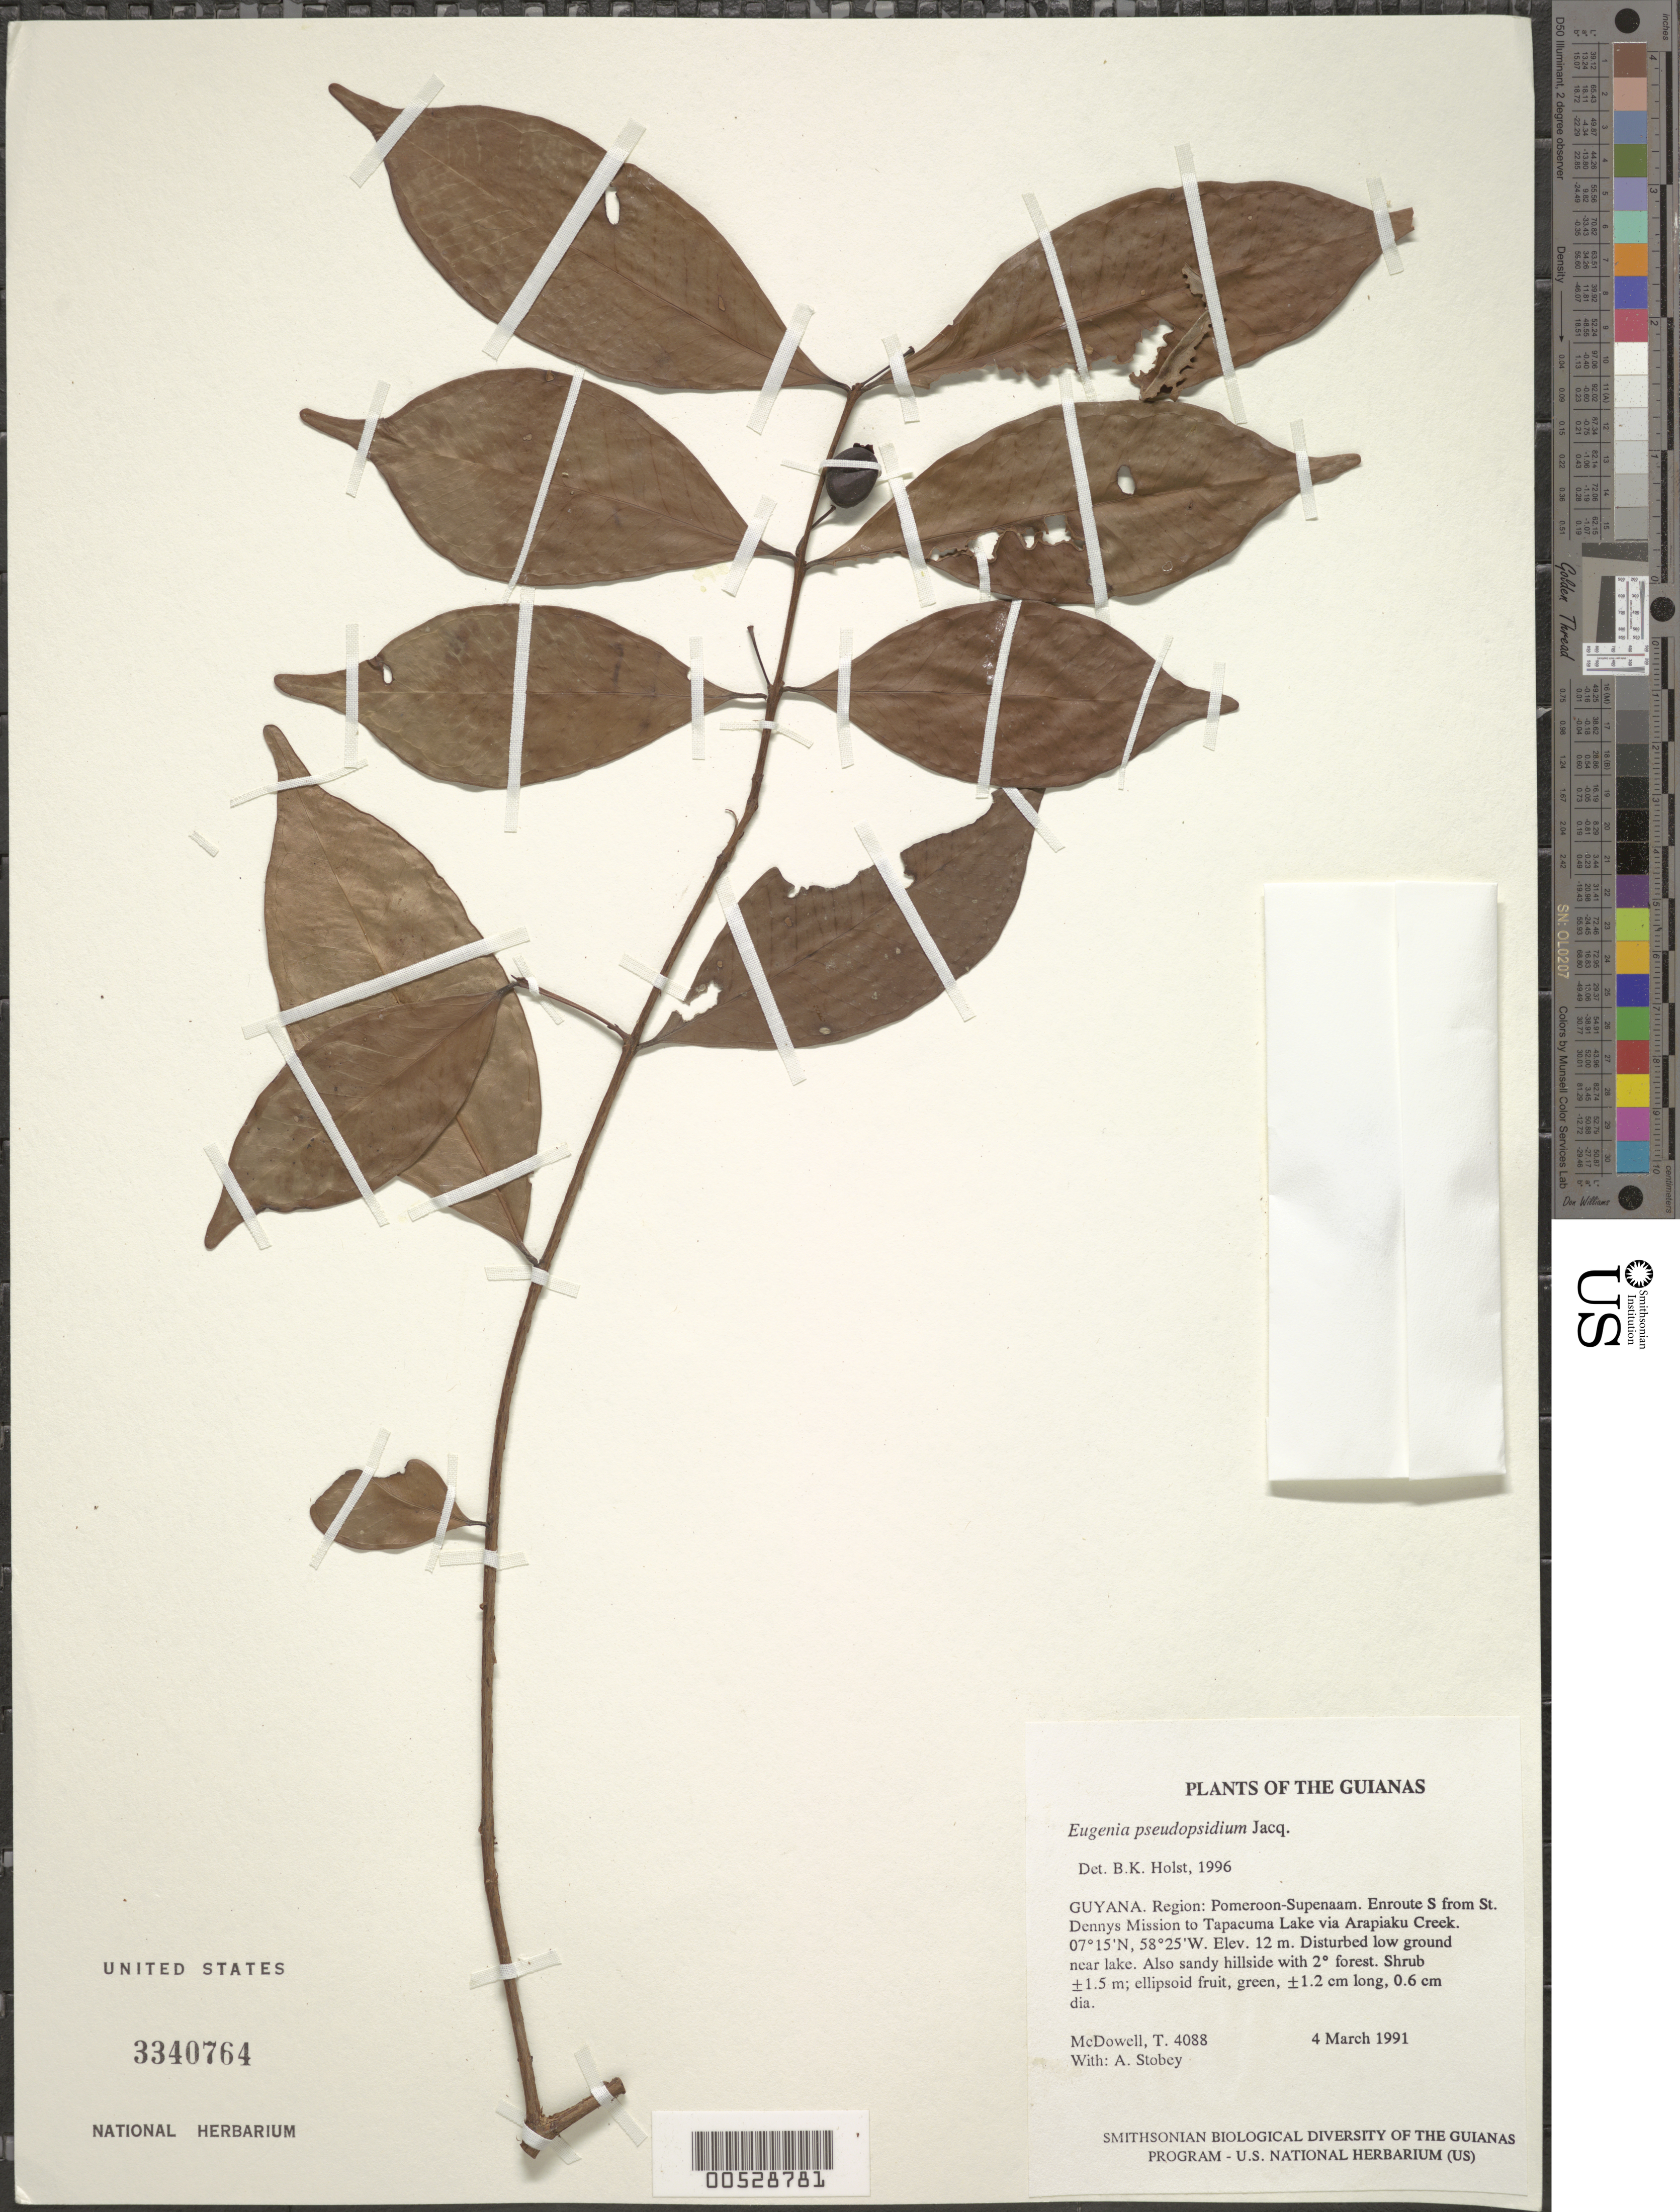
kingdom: Plantae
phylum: Tracheophyta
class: Magnoliopsida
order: Myrtales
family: Myrtaceae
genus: Eugenia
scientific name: Eugenia pseudopsidium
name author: Jacq.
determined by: Holst, Bruce K.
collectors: T. McDowell, D. Gopaul, C. N. Horn & J. H. Wiersema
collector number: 4088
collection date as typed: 4 March 1991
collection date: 1991-03-04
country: Guyana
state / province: Pomeroon-Supenaam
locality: Enroute S from St. Dennys Mission to Tapacuma Lake via Arapiaku Creek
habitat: Disturbed low ground near lake. Also sandy hillside with secondary forest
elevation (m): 12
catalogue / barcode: US 3340764